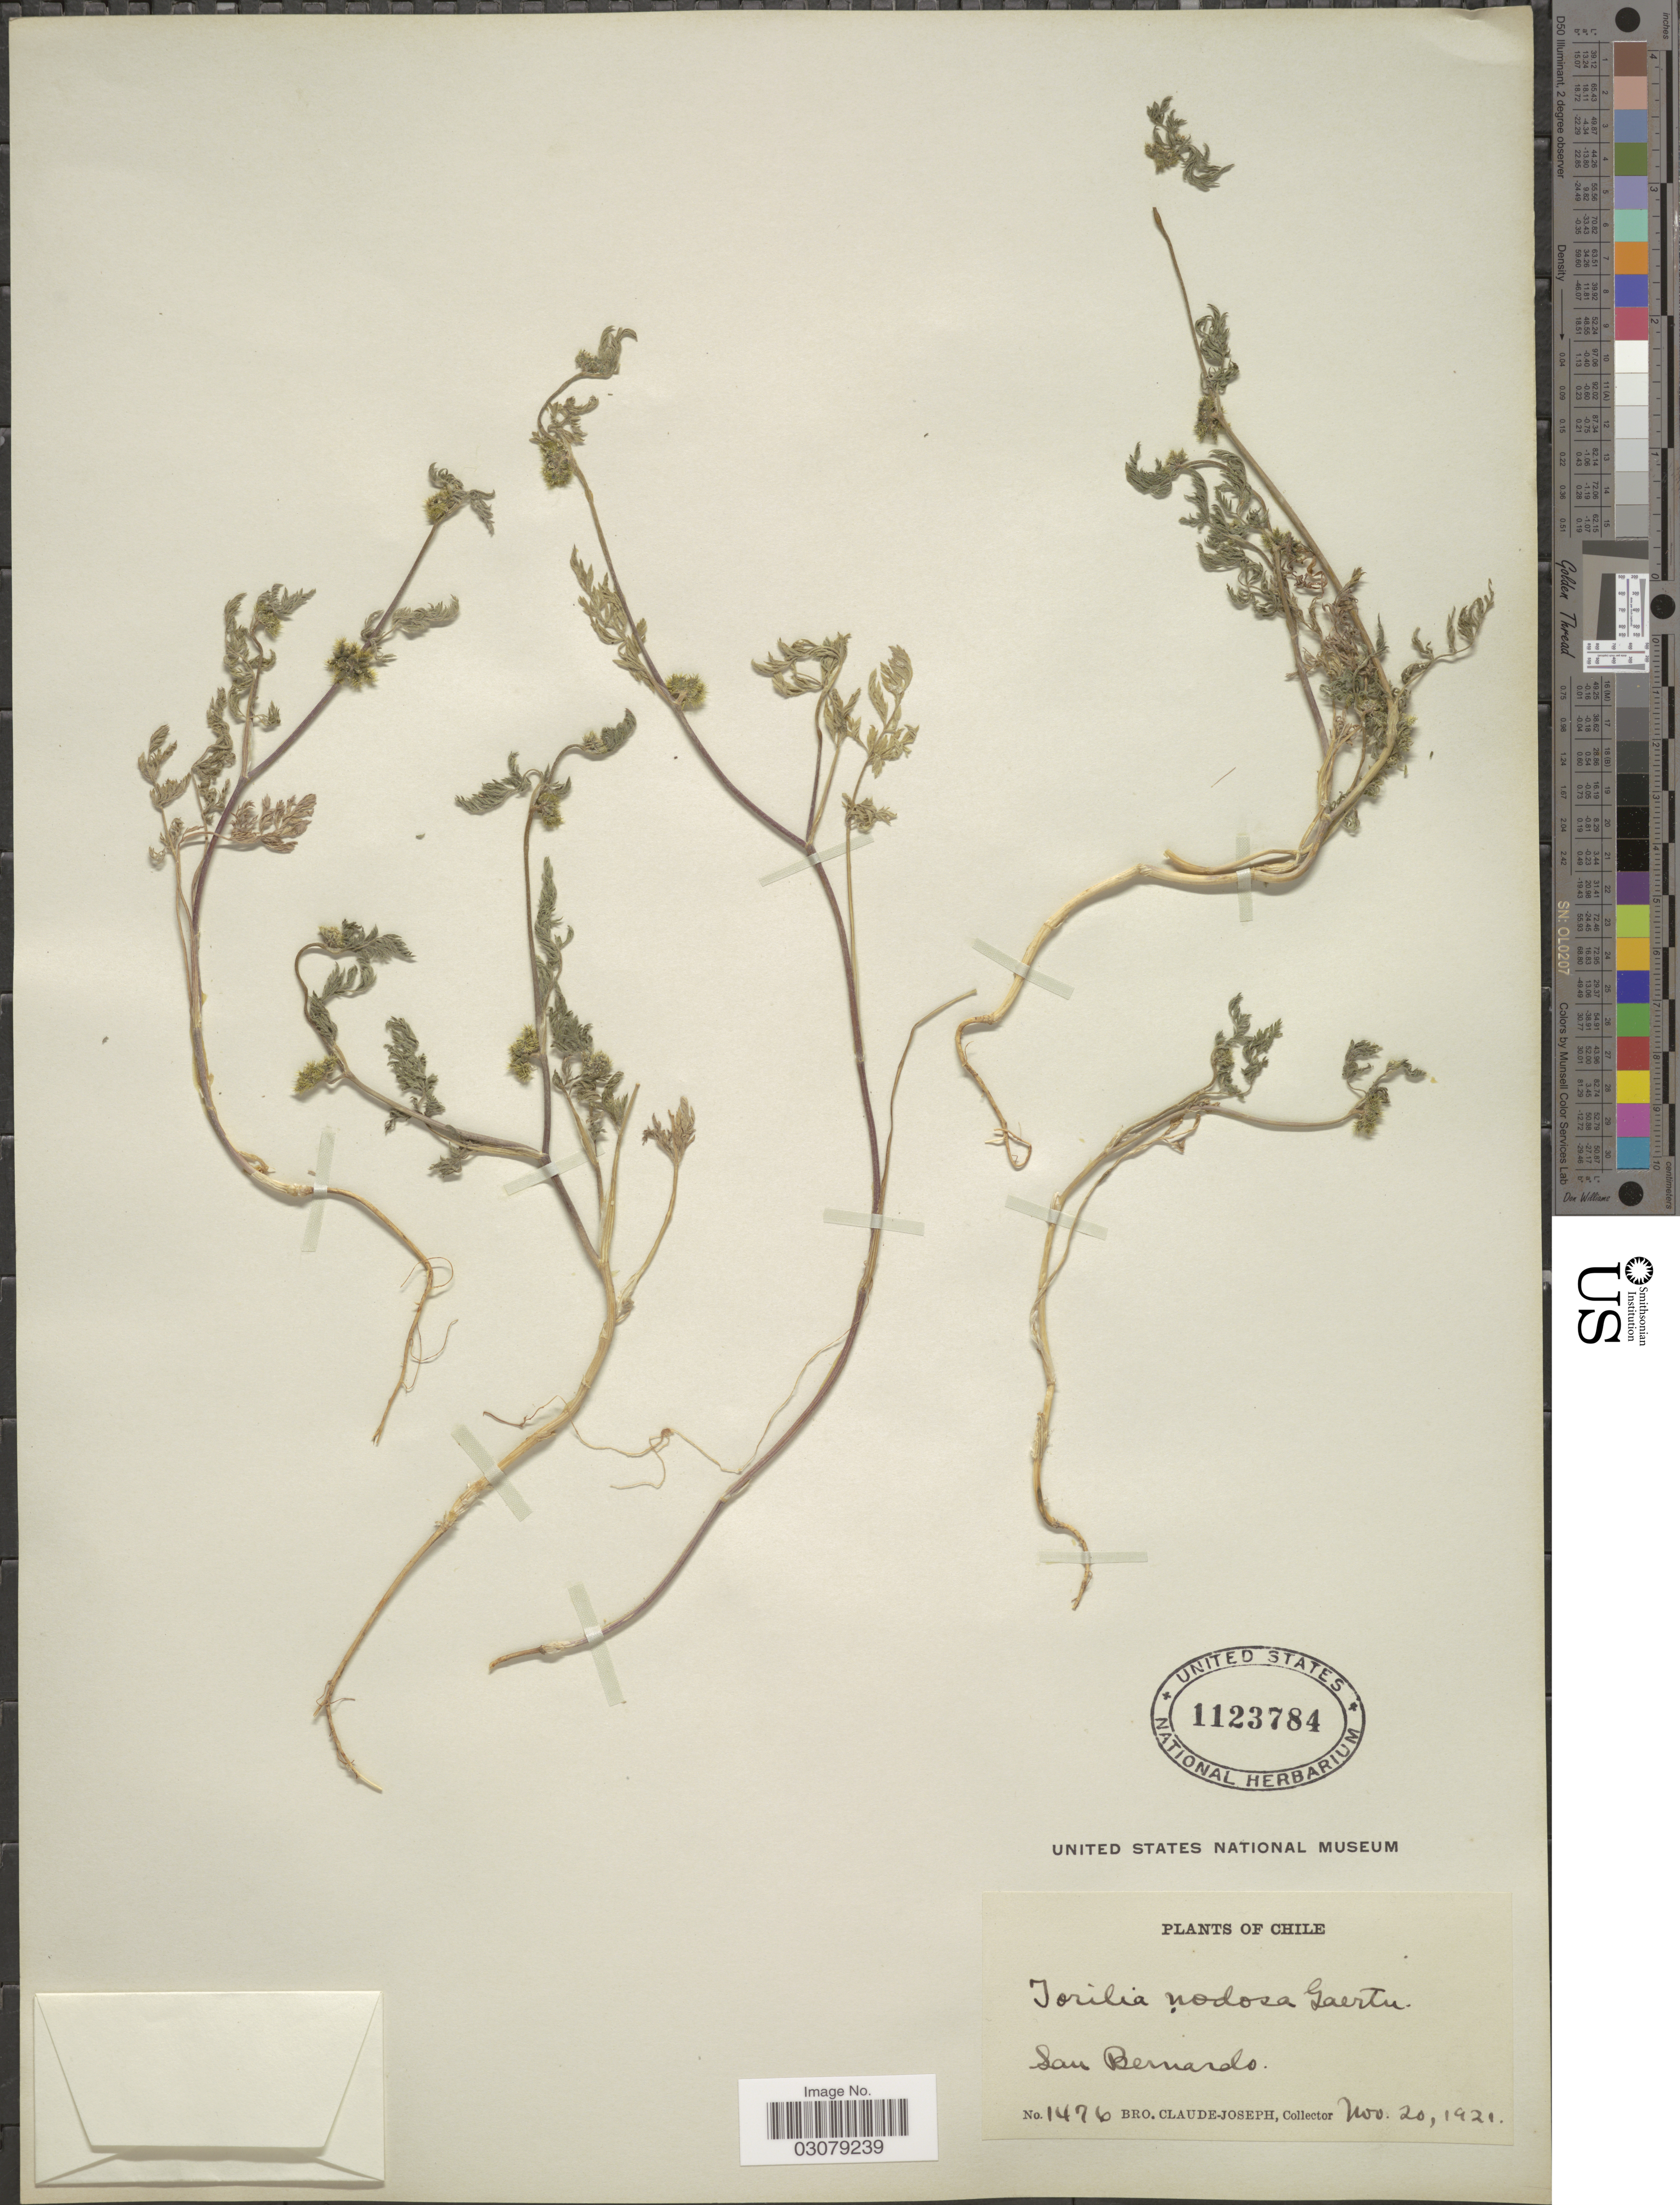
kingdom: Plantae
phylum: Tracheophyta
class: Magnoliopsida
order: Apiales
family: Apiaceae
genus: Torilis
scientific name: Torilis nodosa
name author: (L.) Gaertn.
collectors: Bro. Claude-Joseph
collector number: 1476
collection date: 1921-11-20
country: Chile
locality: San Bernardo.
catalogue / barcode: US 1123784